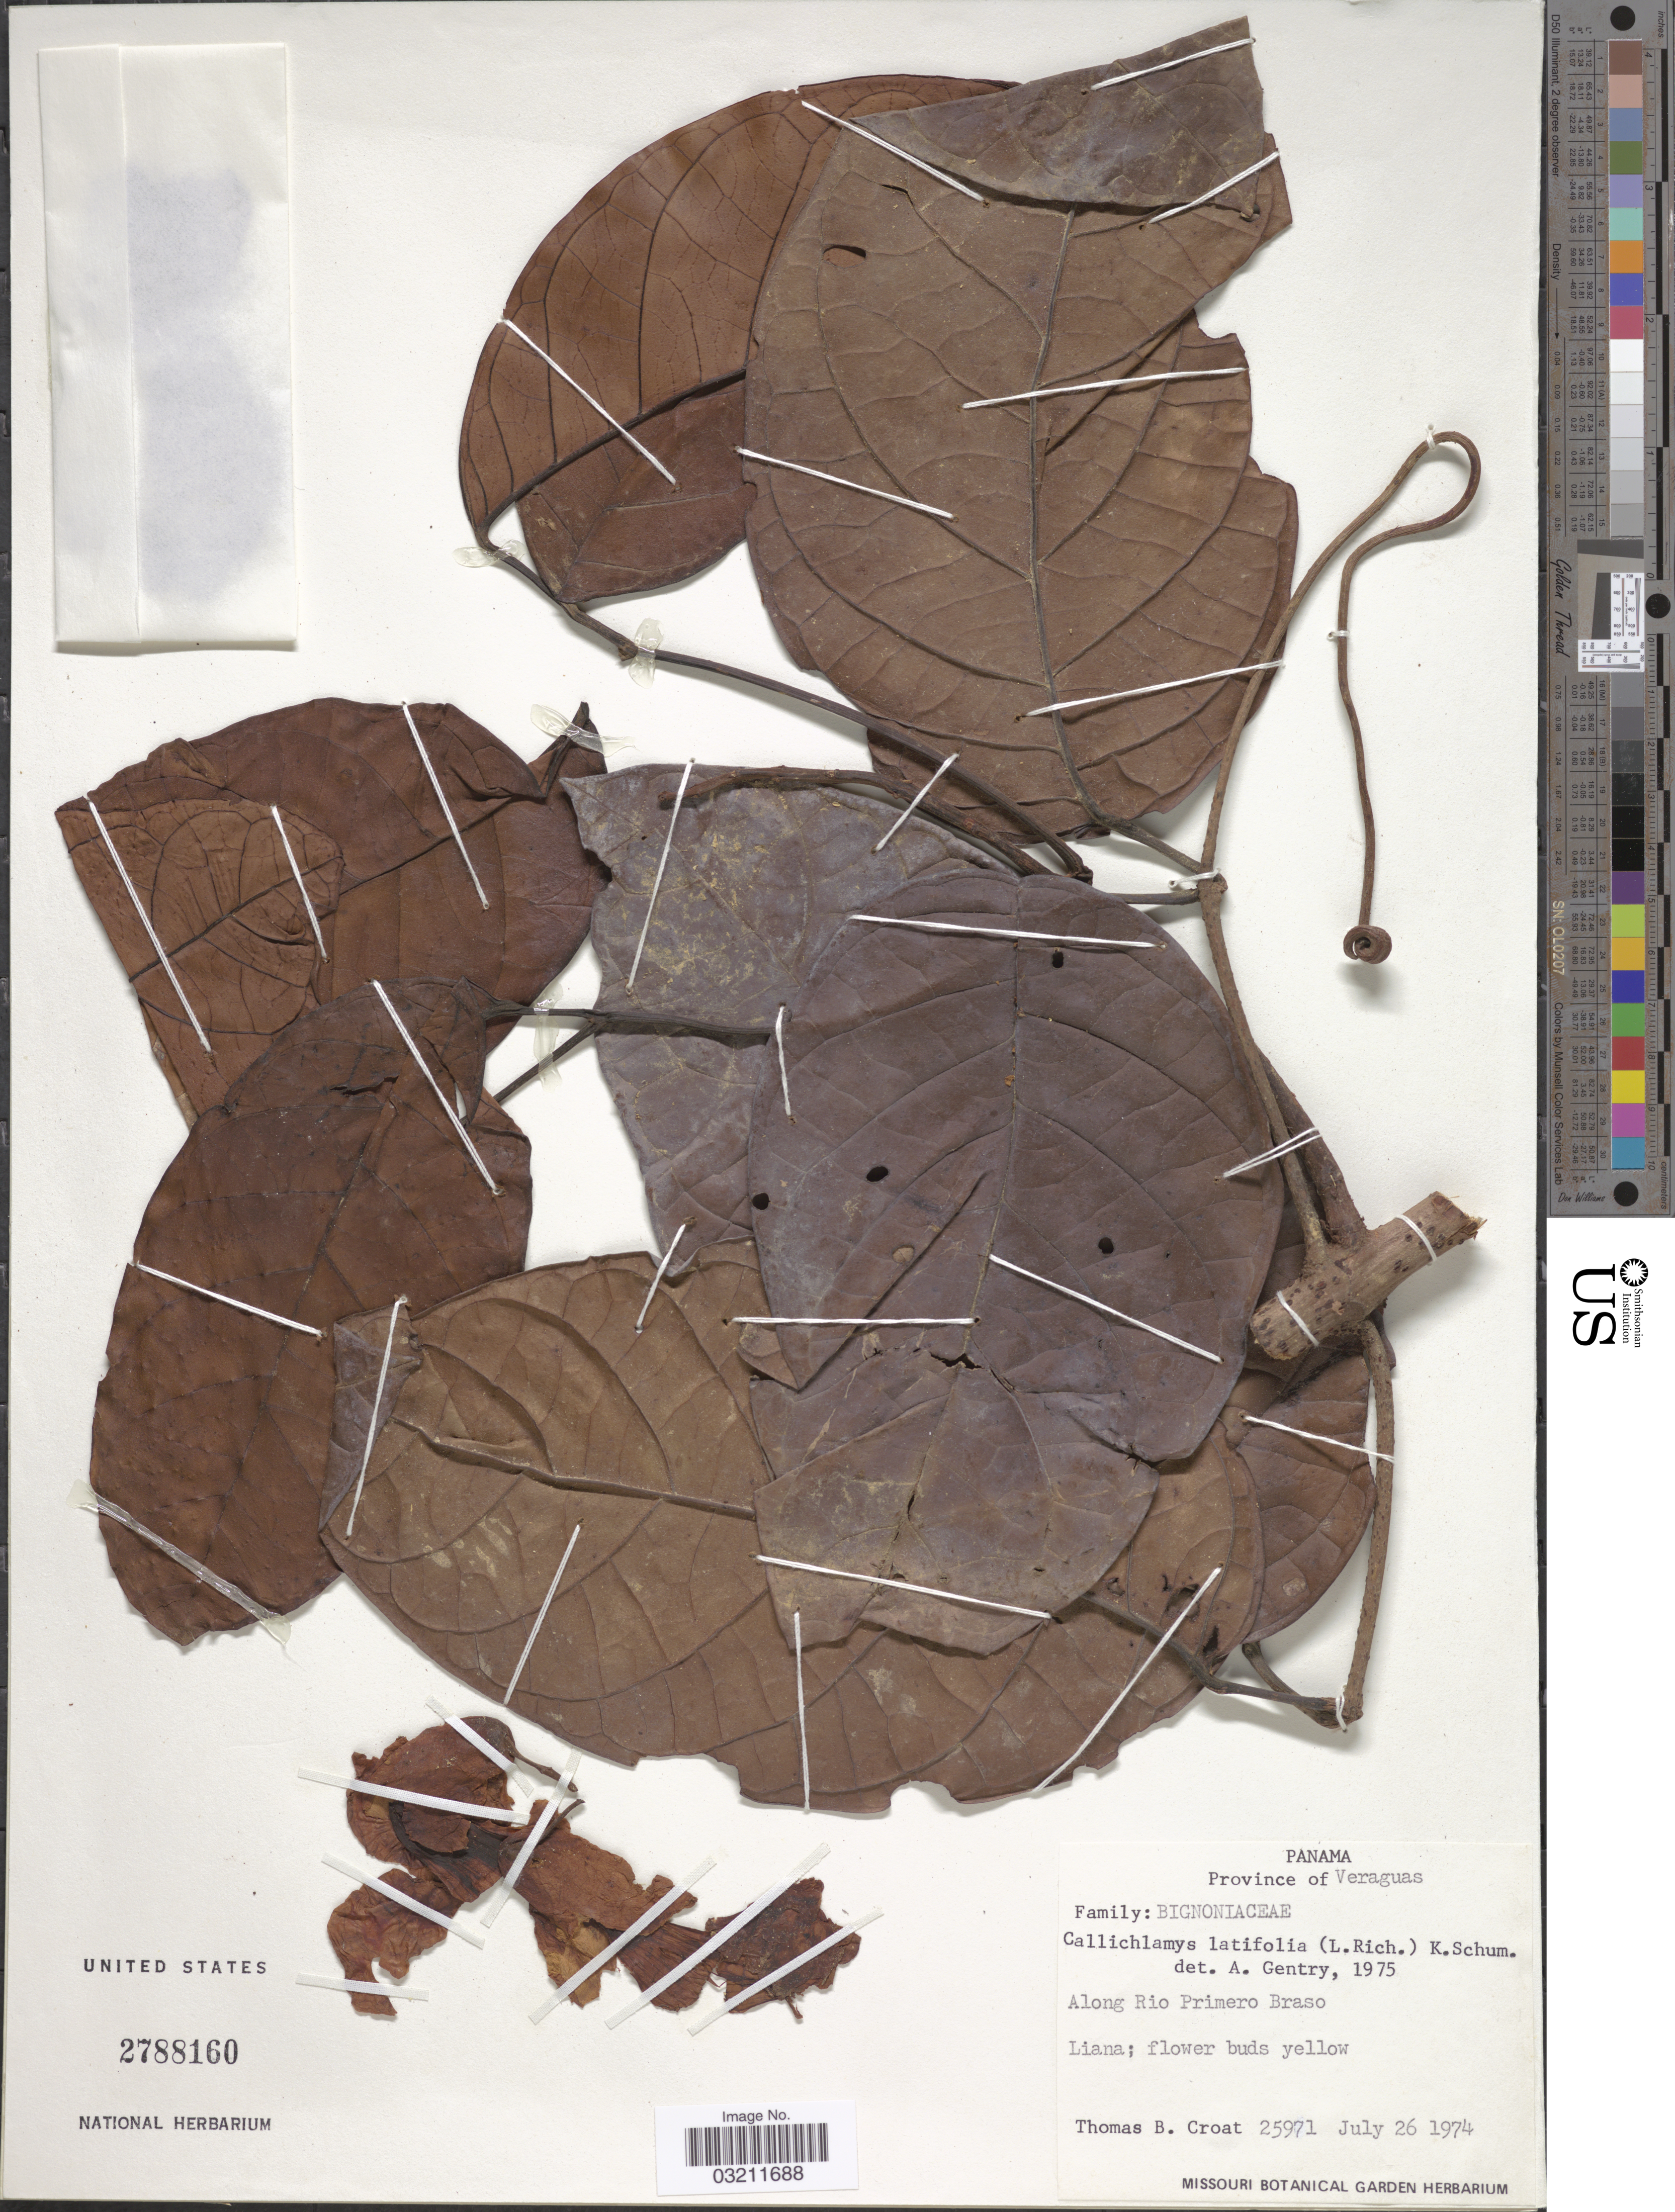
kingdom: Plantae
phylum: Tracheophyta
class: Magnoliopsida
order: Lamiales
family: Bignoniaceae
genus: Callichlamys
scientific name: Callichlamys latifolia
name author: (Rich.) K. Schum.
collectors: T. B. Croat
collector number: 25971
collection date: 1974-07-26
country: Panama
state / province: Veraguas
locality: Along Rio Primero Braso.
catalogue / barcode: US 2788160